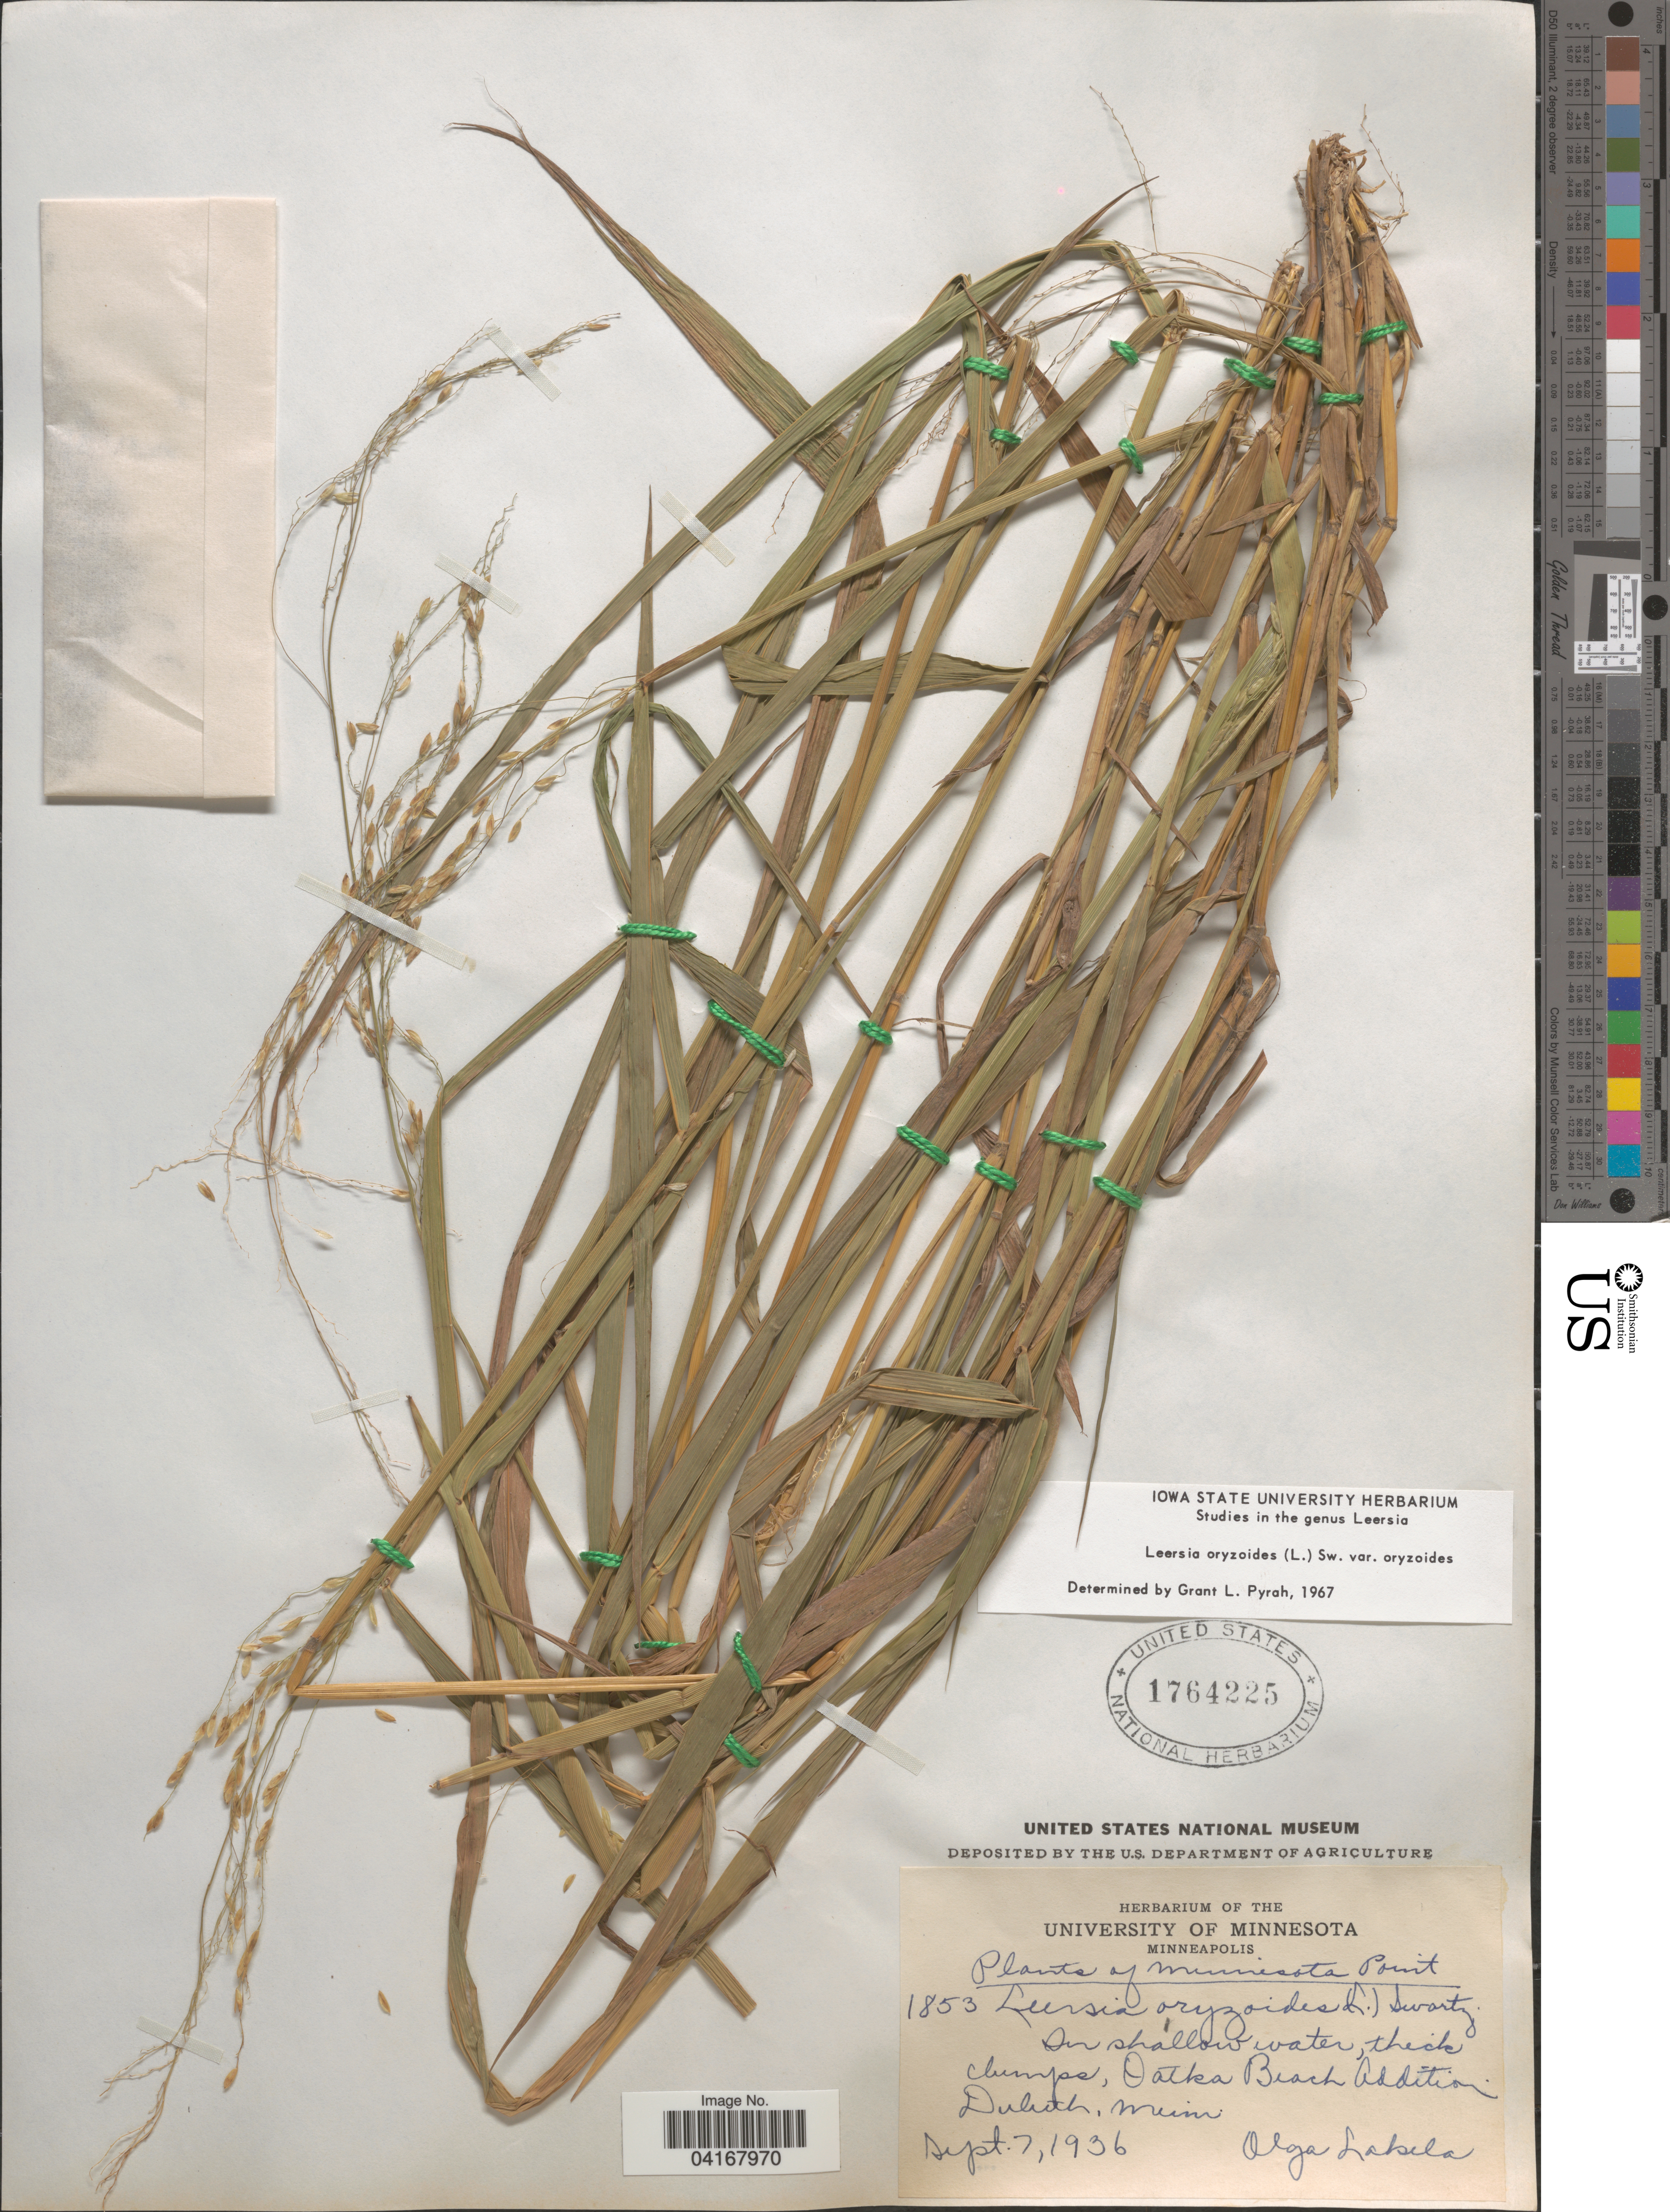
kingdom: Plantae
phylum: Tracheophyta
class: Liliopsida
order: Poales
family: Poaceae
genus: Leersia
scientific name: Leersia oryzoides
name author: (L.) Sw.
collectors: O. K. Lakela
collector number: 1853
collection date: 1936-09-07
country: United States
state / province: Minnesota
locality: Oatka Beach Addition Duluth.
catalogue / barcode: US 1764225